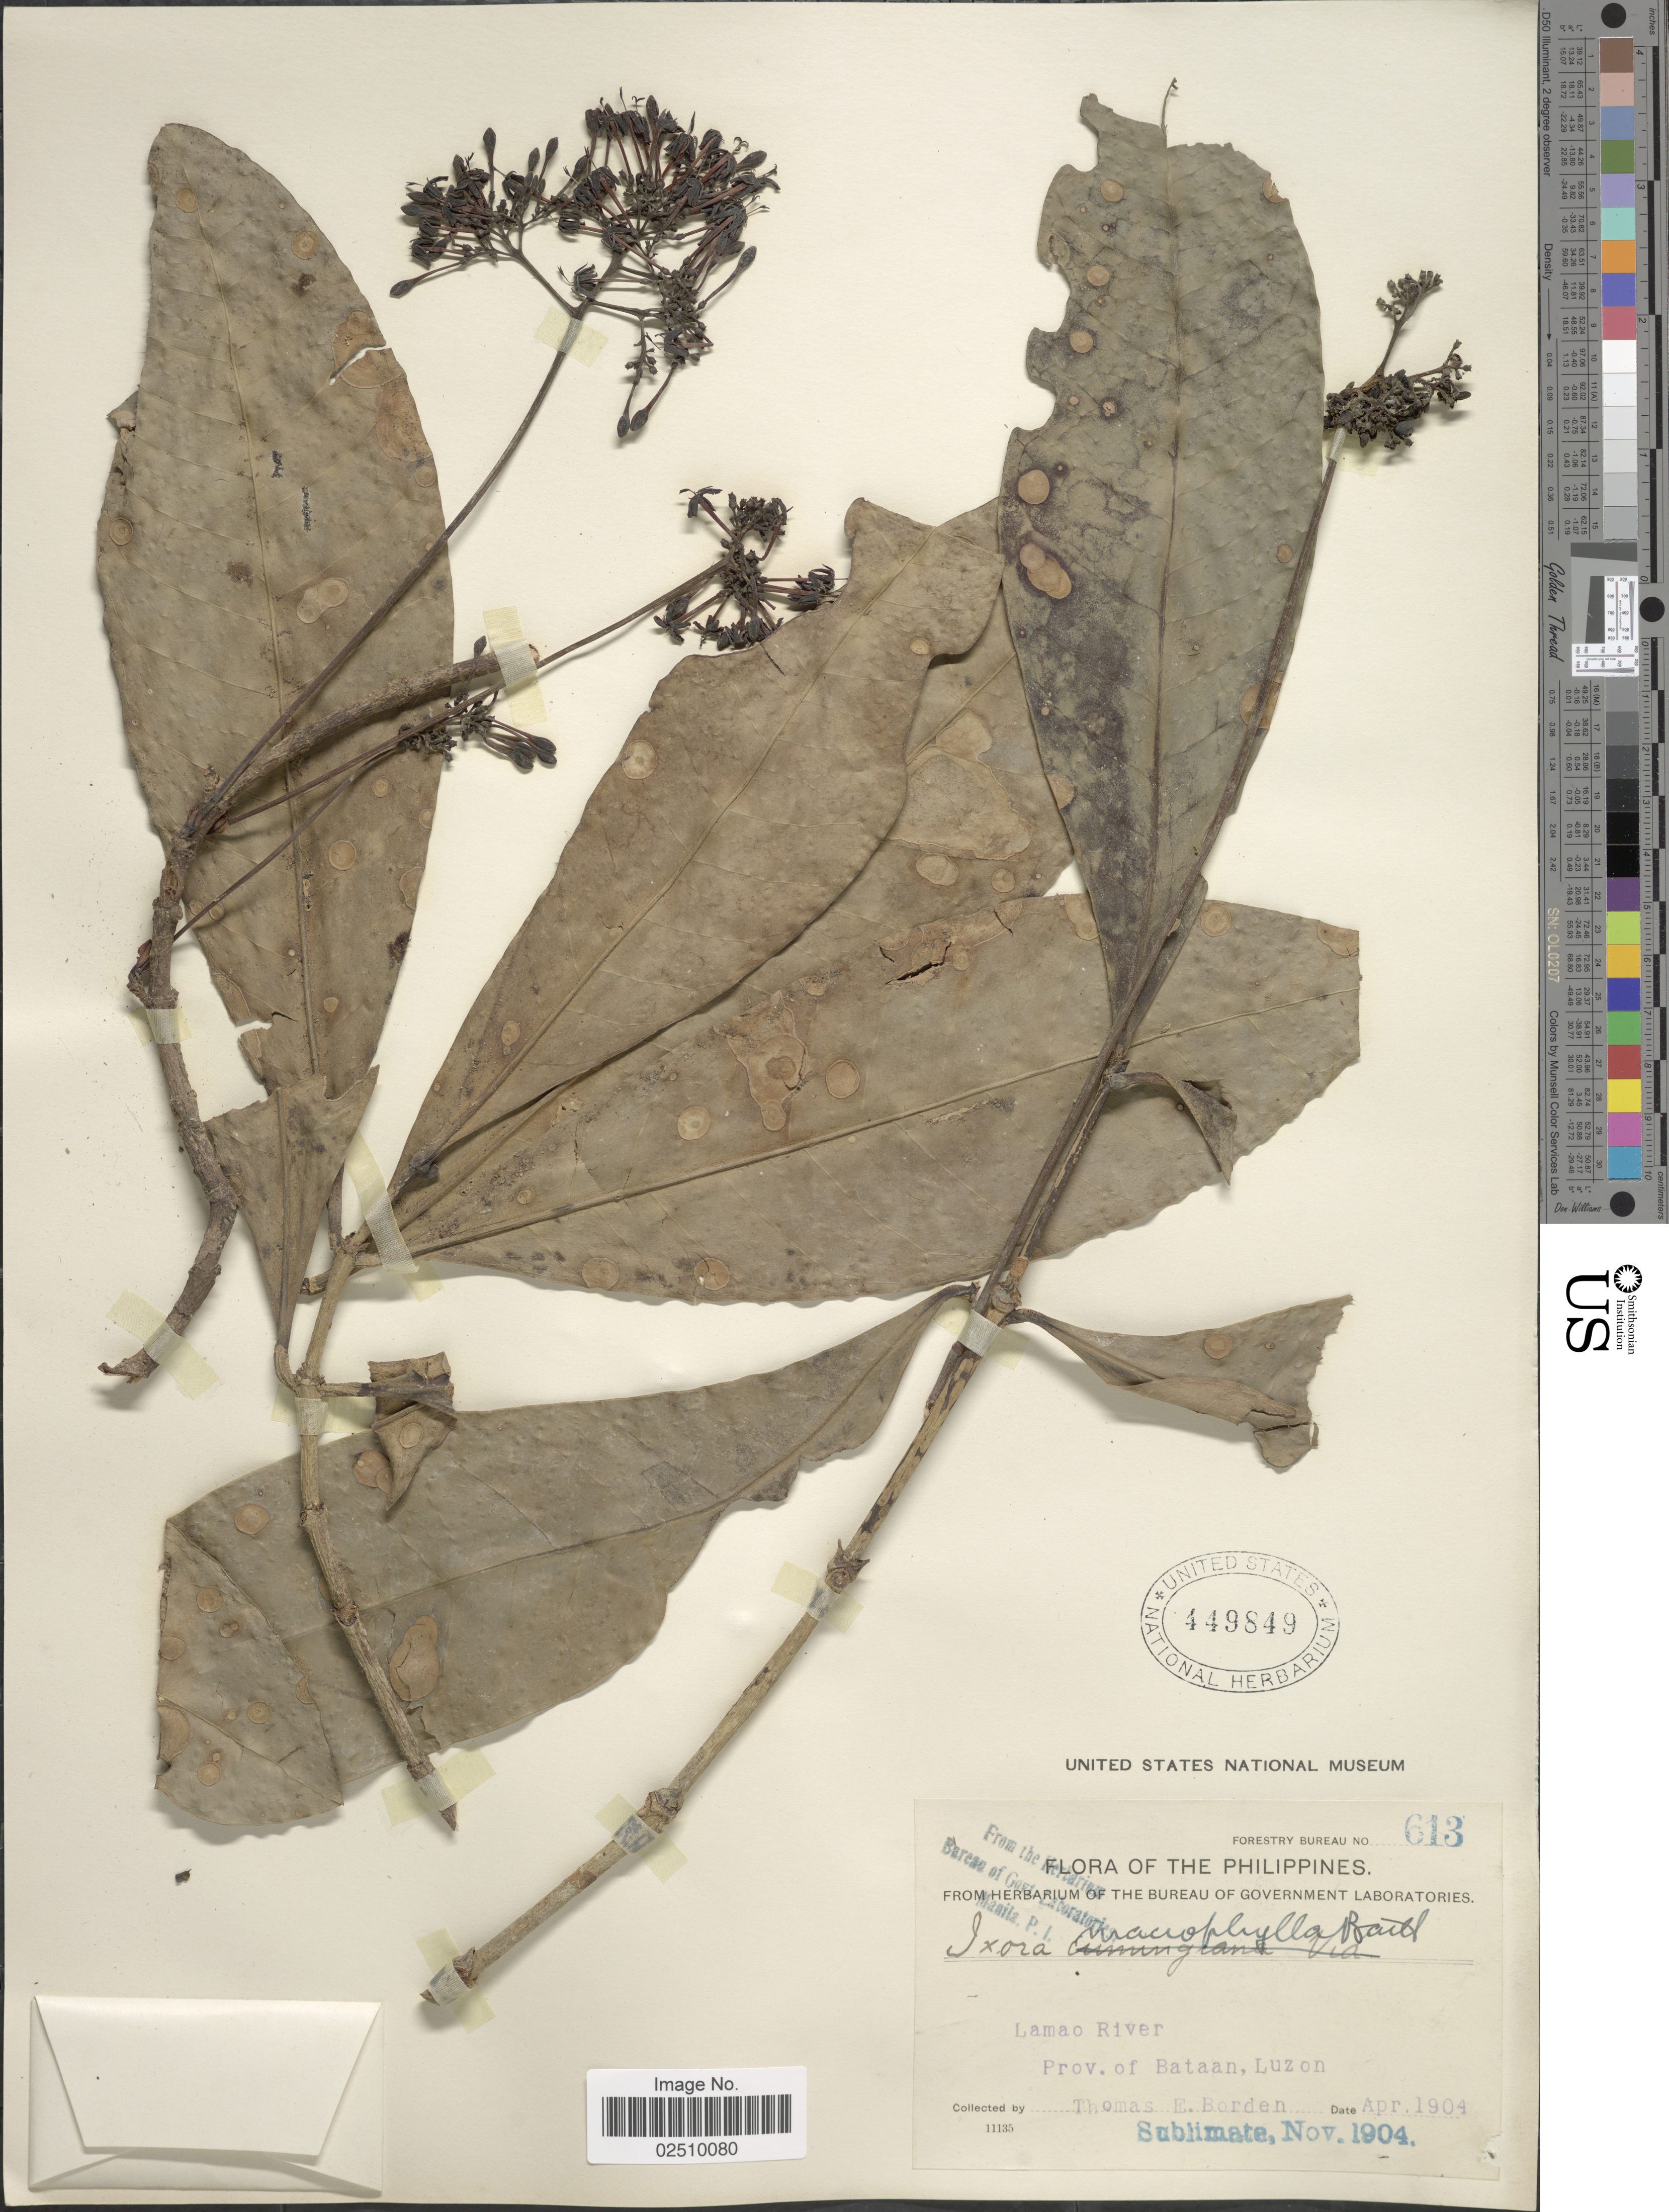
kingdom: Plantae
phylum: Tracheophyta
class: Magnoliopsida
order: Gentianales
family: Rubiaceae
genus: Ixora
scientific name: Ixora macrophylla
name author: Bartl. ex DC.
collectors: T. E. Borden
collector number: Forestry Bureau 613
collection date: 1904-04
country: Philippines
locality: Lamao River, Province of Bataan, Luzon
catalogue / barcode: US 449849